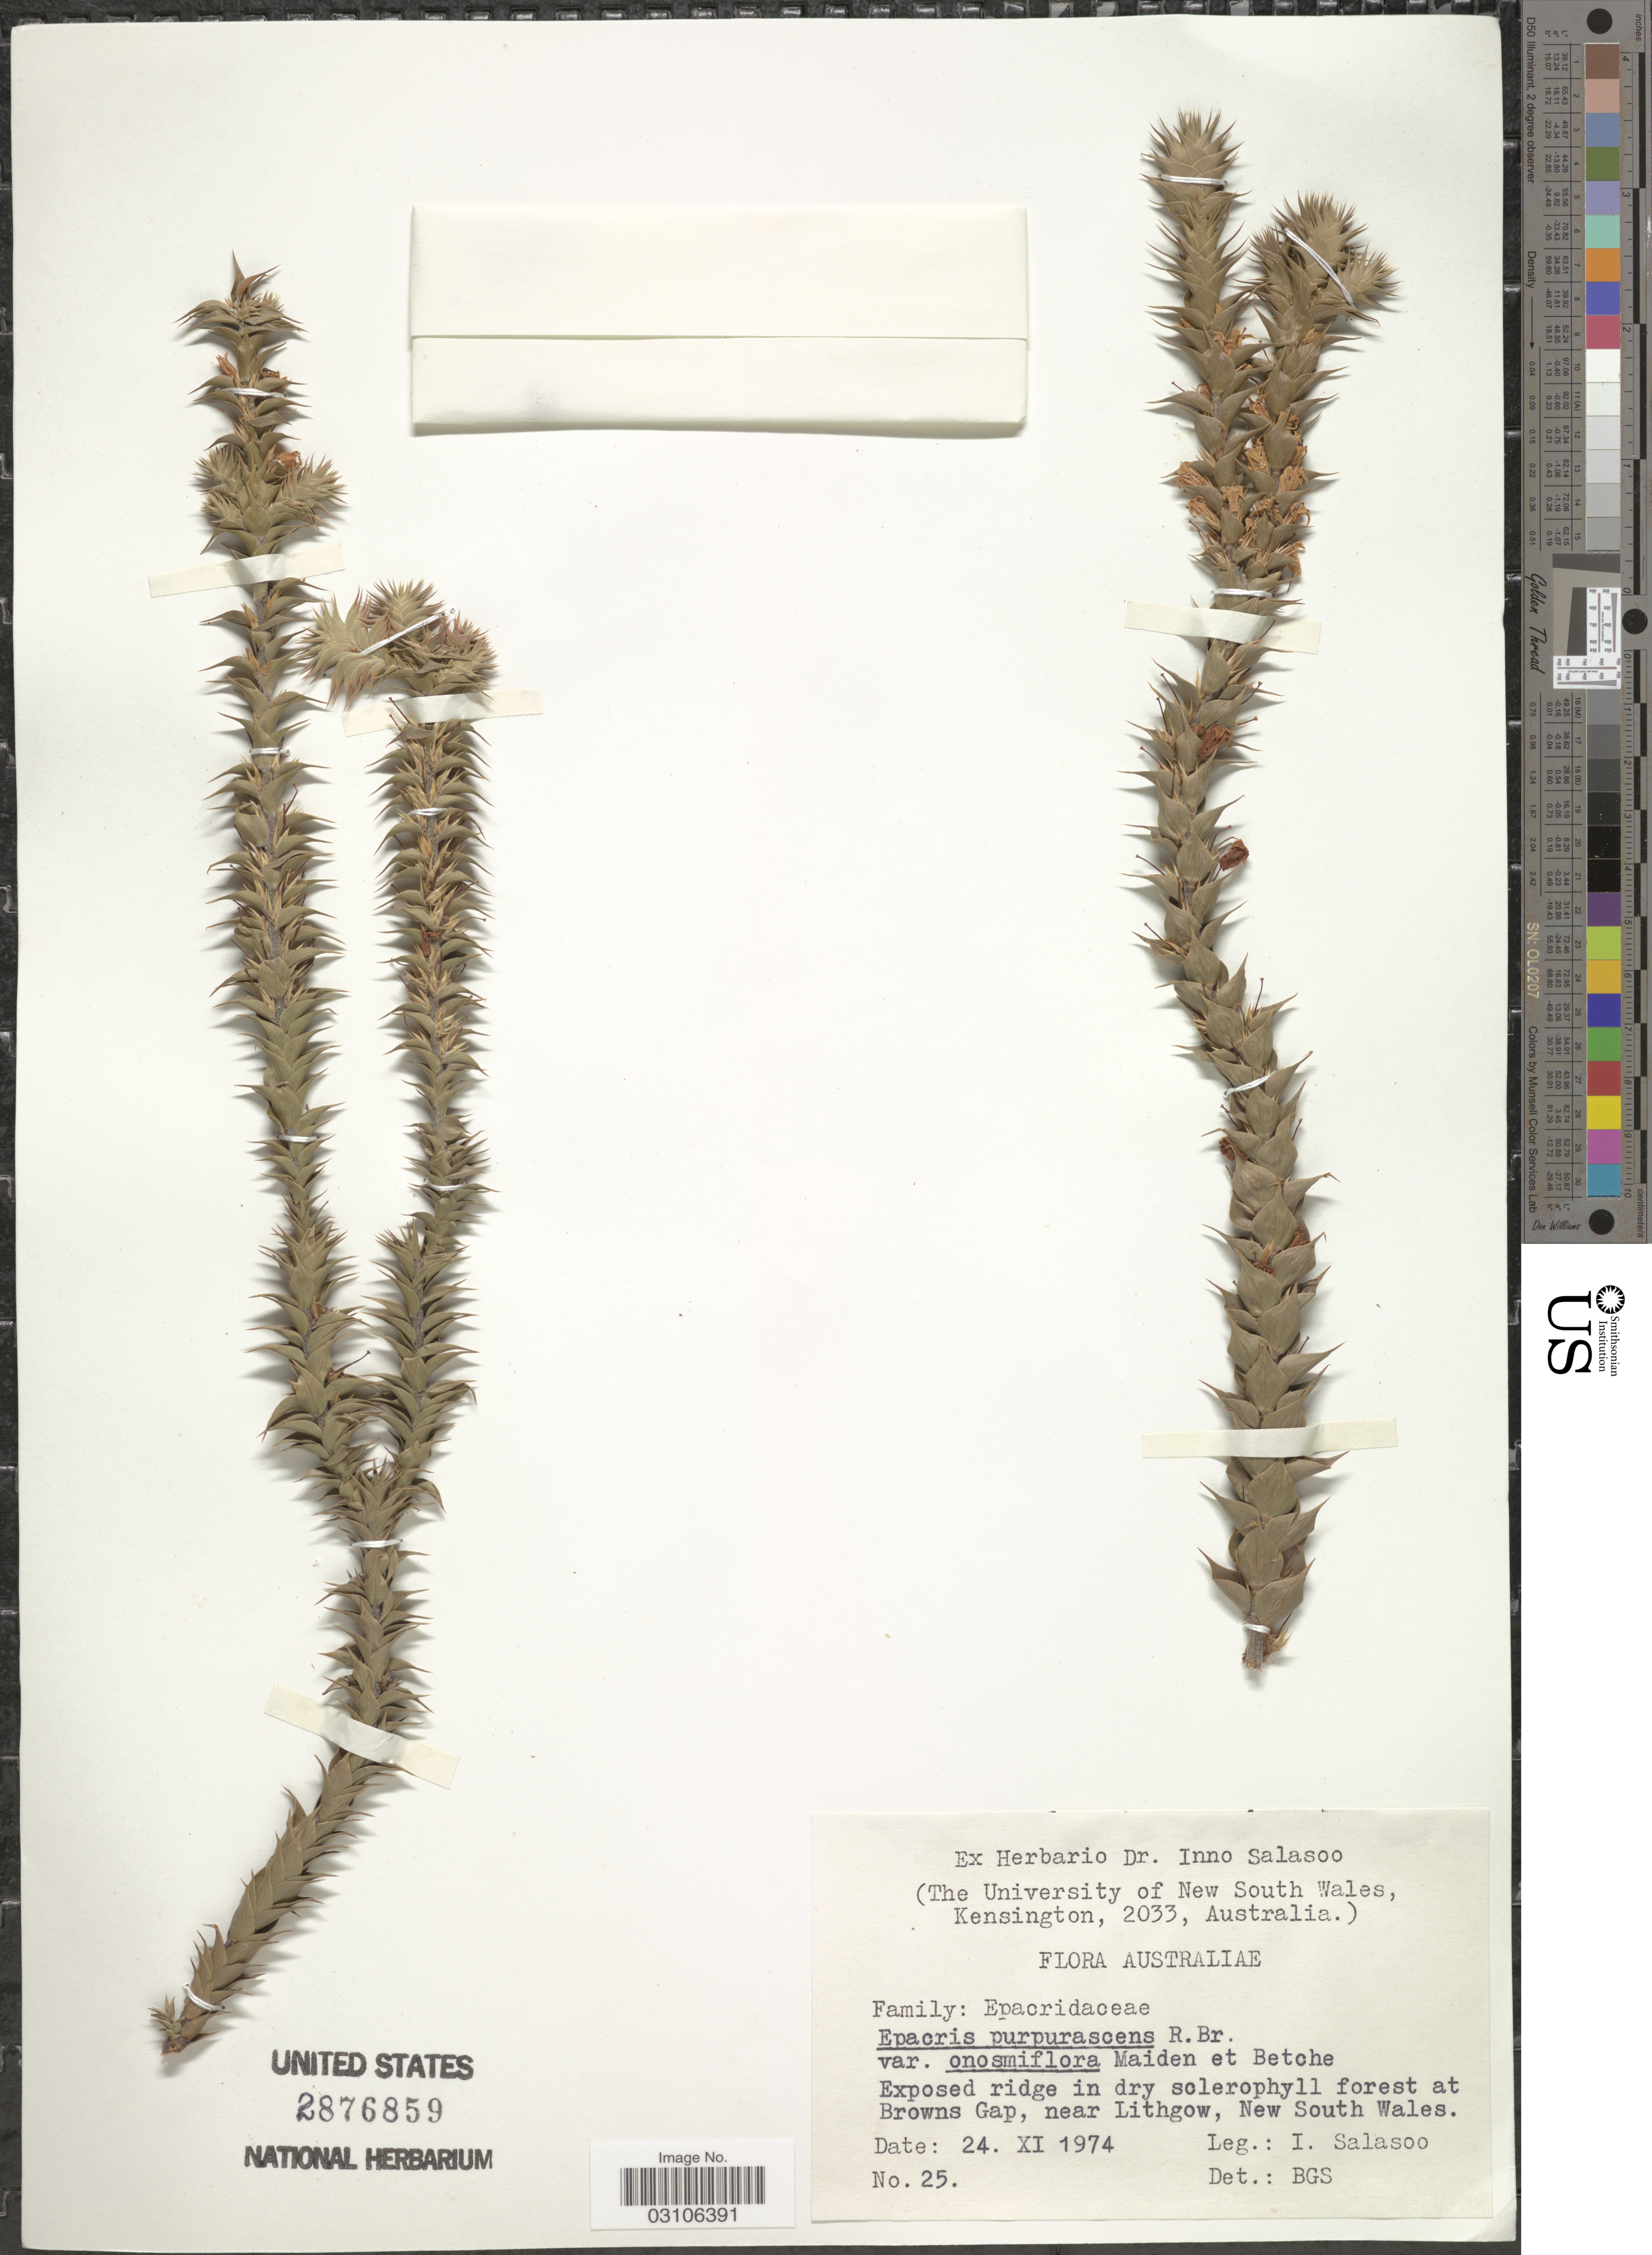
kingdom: Plantae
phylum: Tracheophyta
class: Magnoliopsida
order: Ericales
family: Ericaceae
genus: Epacris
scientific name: Epacris purpurascens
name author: Sims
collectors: I. Salasoo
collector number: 25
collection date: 1974-11-24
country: Australia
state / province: New South Wales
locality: At Browns Gap, near Lithgow.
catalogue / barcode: US 2896859